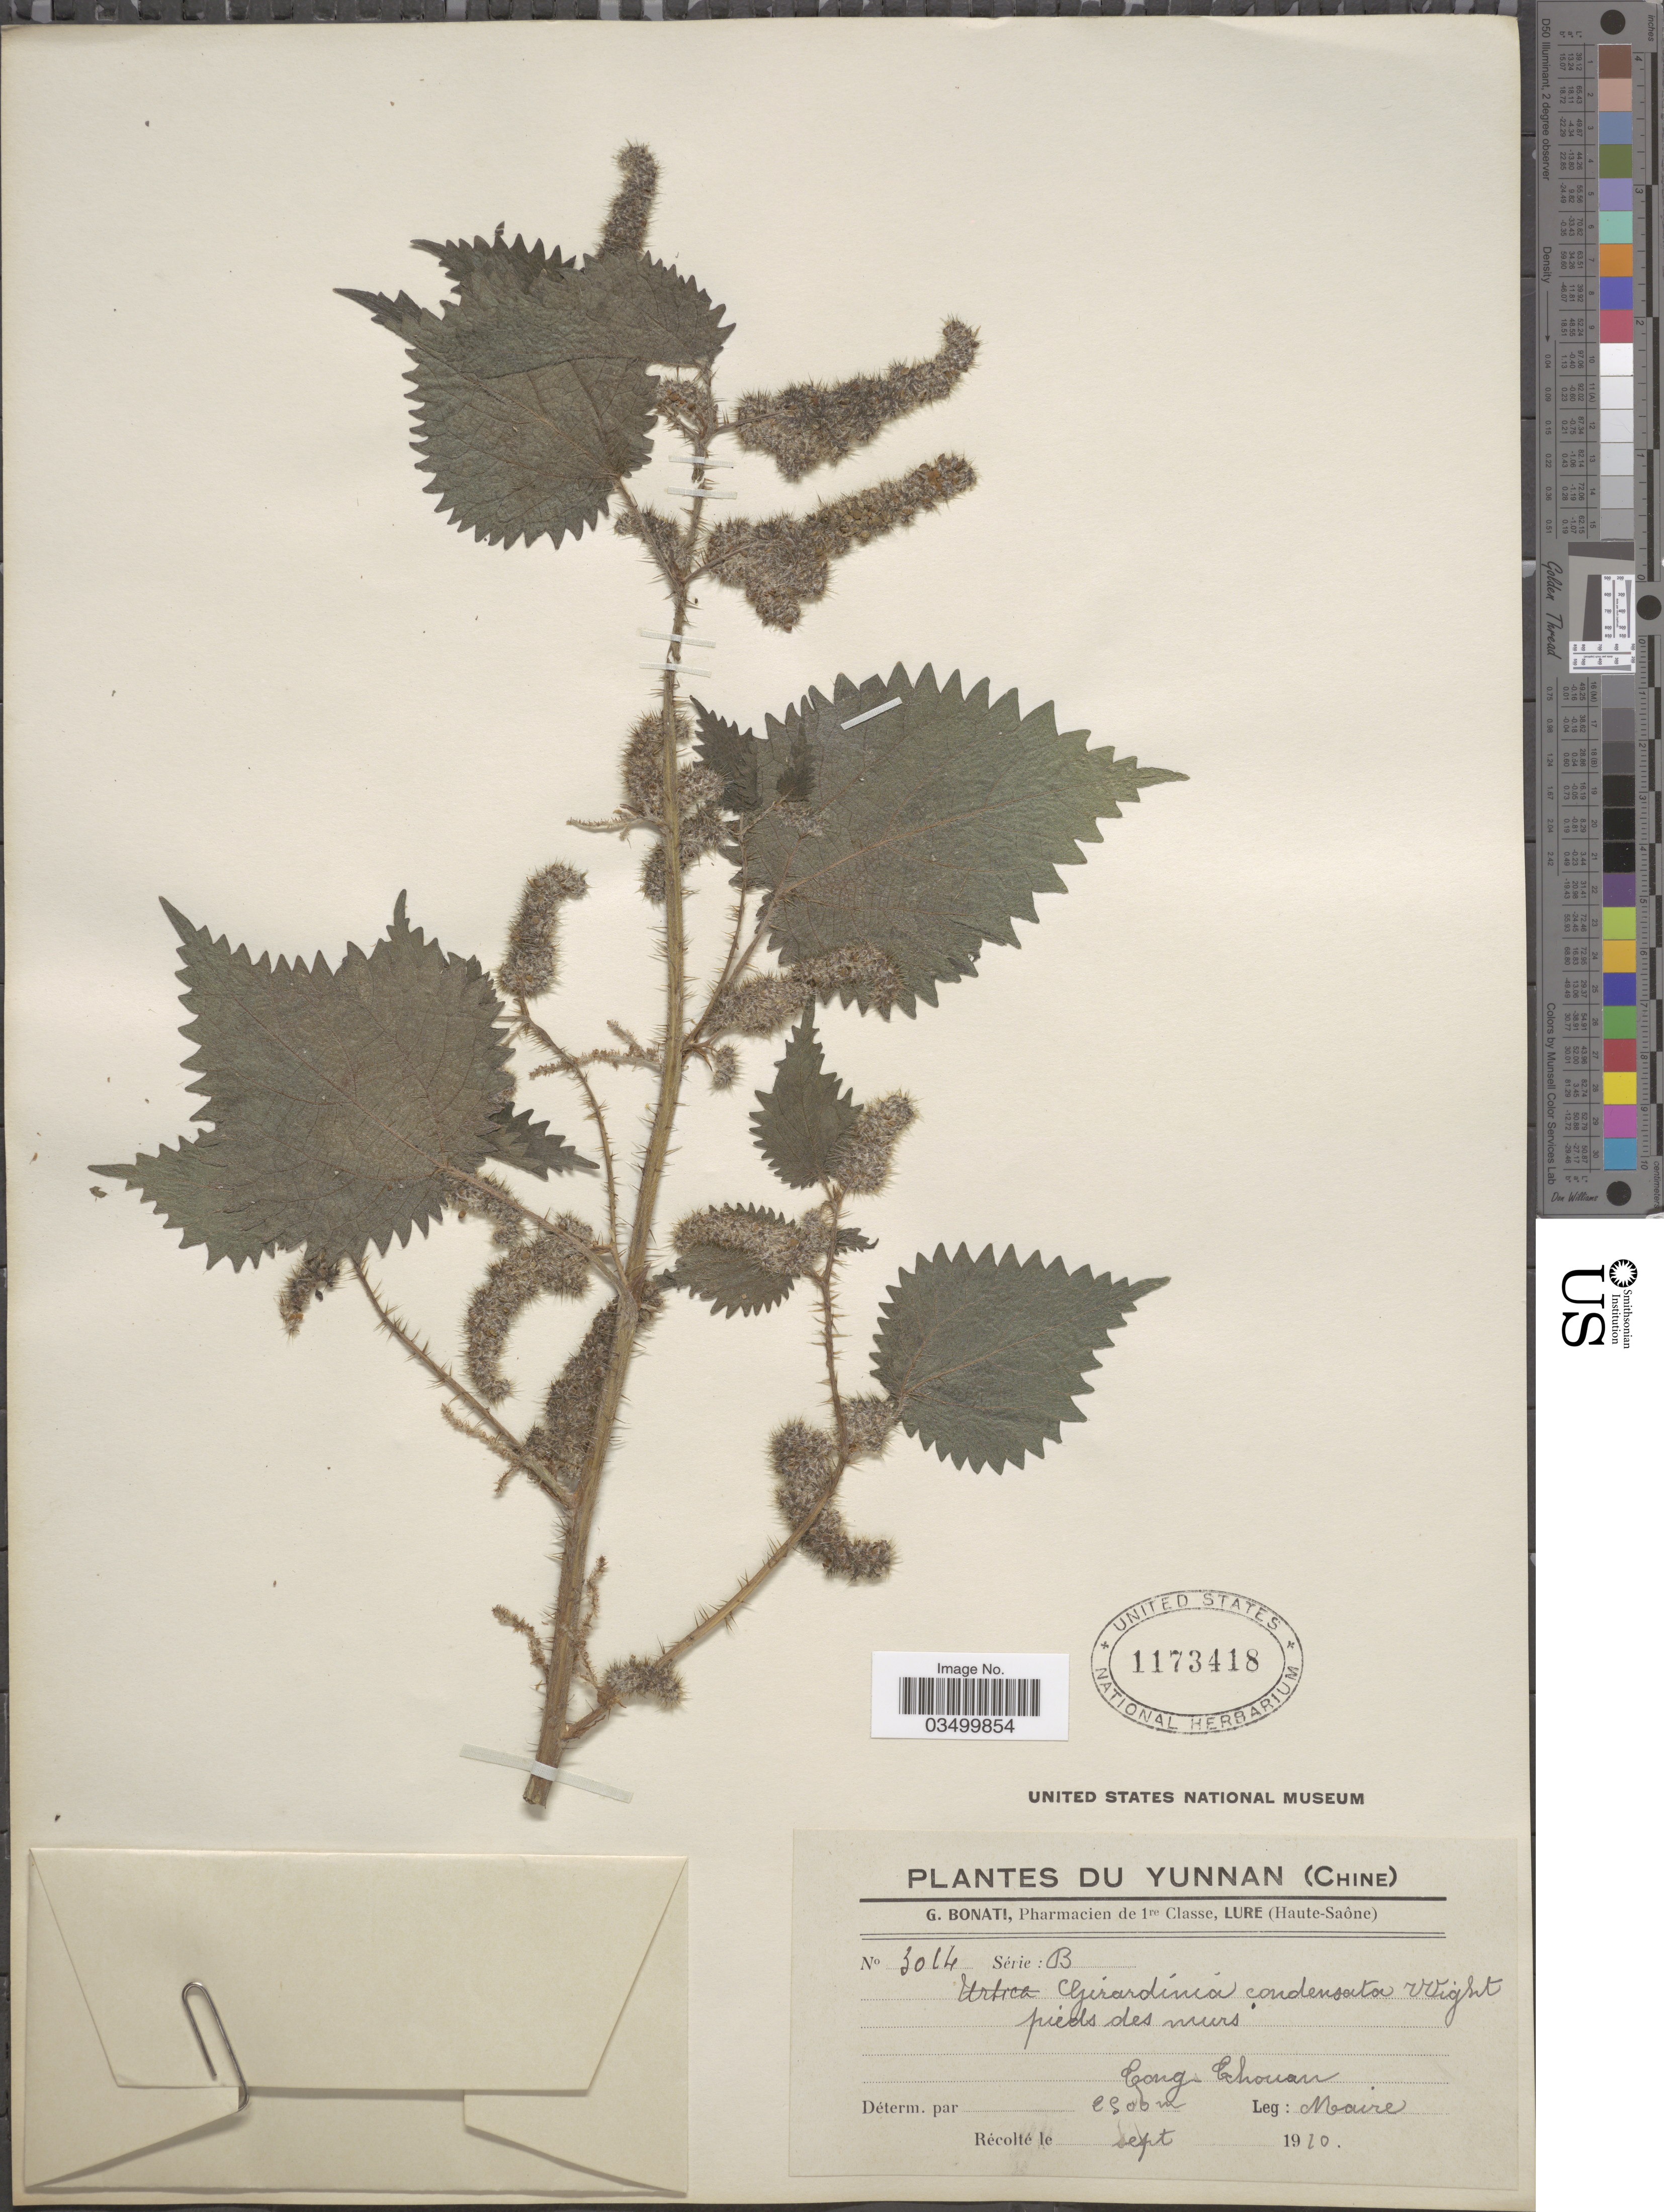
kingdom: Plantae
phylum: Tracheophyta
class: Magnoliopsida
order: Rosales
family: Urticaceae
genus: Girardinia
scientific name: Girardinia diversifolia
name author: (Link) Friis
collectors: Maire, --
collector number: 3014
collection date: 1910-09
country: China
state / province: Yunnan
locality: Cong Chouan. [interpreted]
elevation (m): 2500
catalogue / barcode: US 1173418